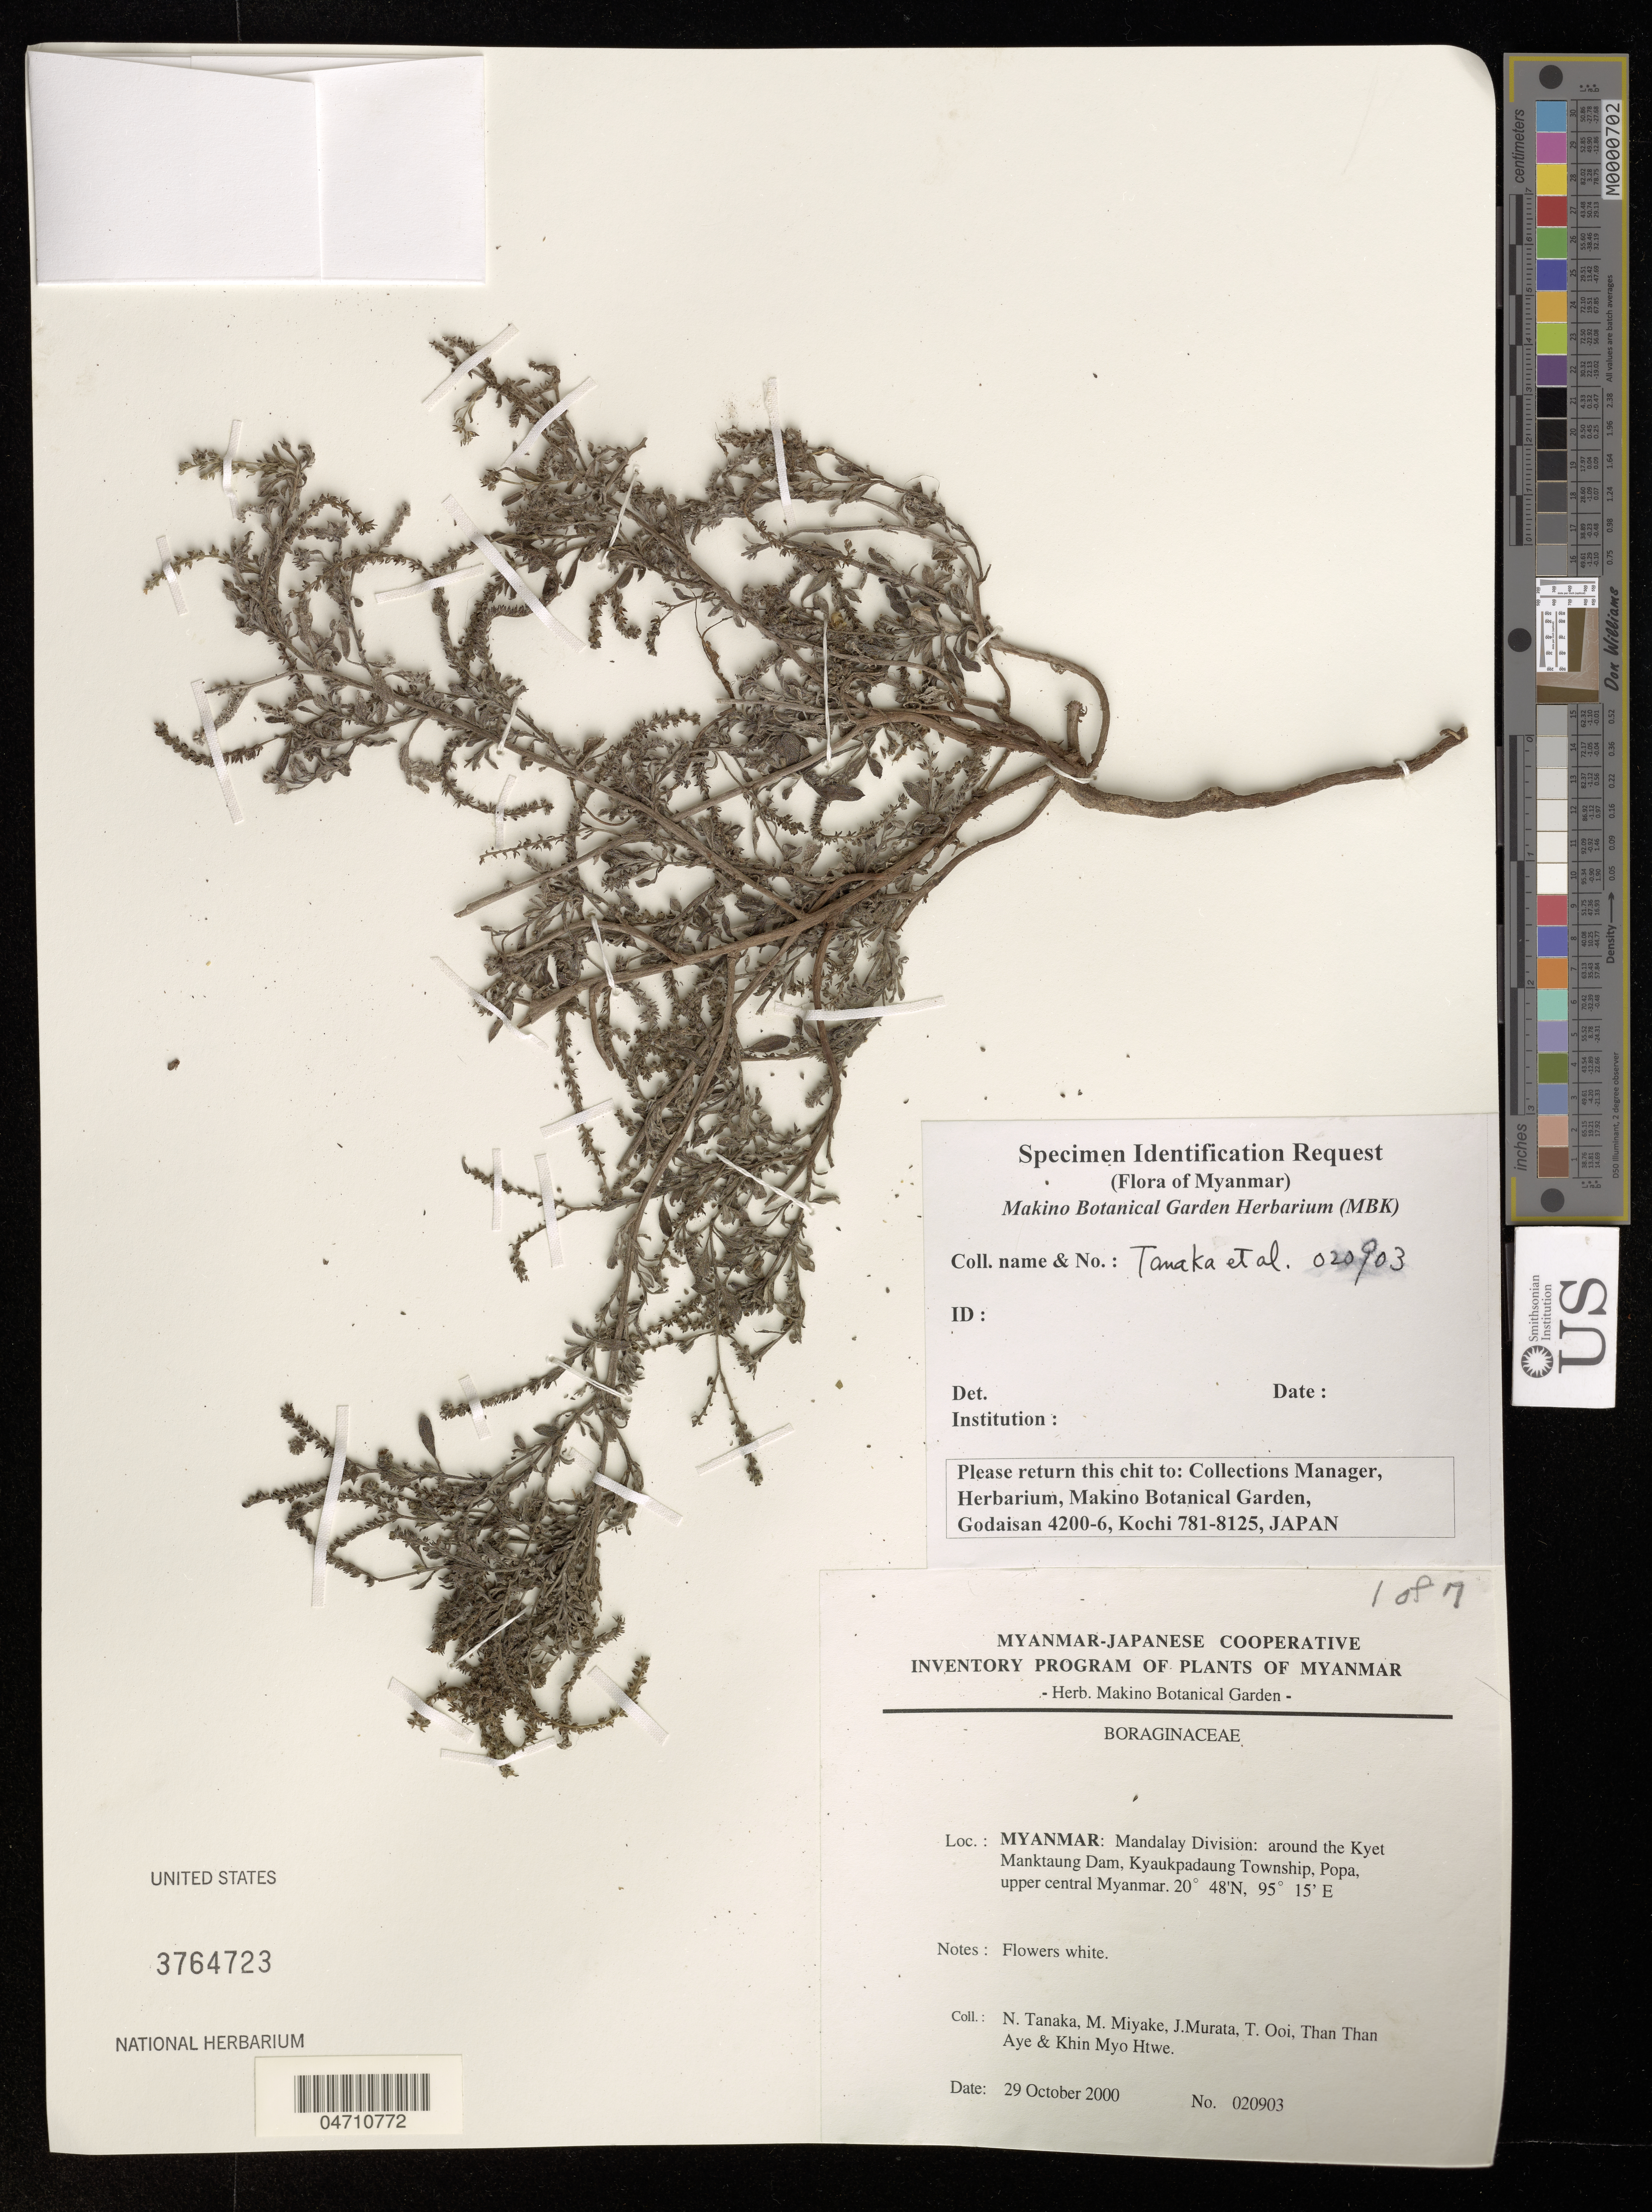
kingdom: Plantae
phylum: Tracheophyta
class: Magnoliopsida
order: Boraginales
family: Boraginaceae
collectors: N. Tanaka, M. Miyake, J. Murata, T. Ooi & et al.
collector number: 020903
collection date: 2000-10-29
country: Myanmar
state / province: Mandalay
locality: Mandalay Division: around the Kyet Manktaung Dam, Kyaukpadaung Township, Popa, upper central Myanmar.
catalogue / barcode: US 3764723